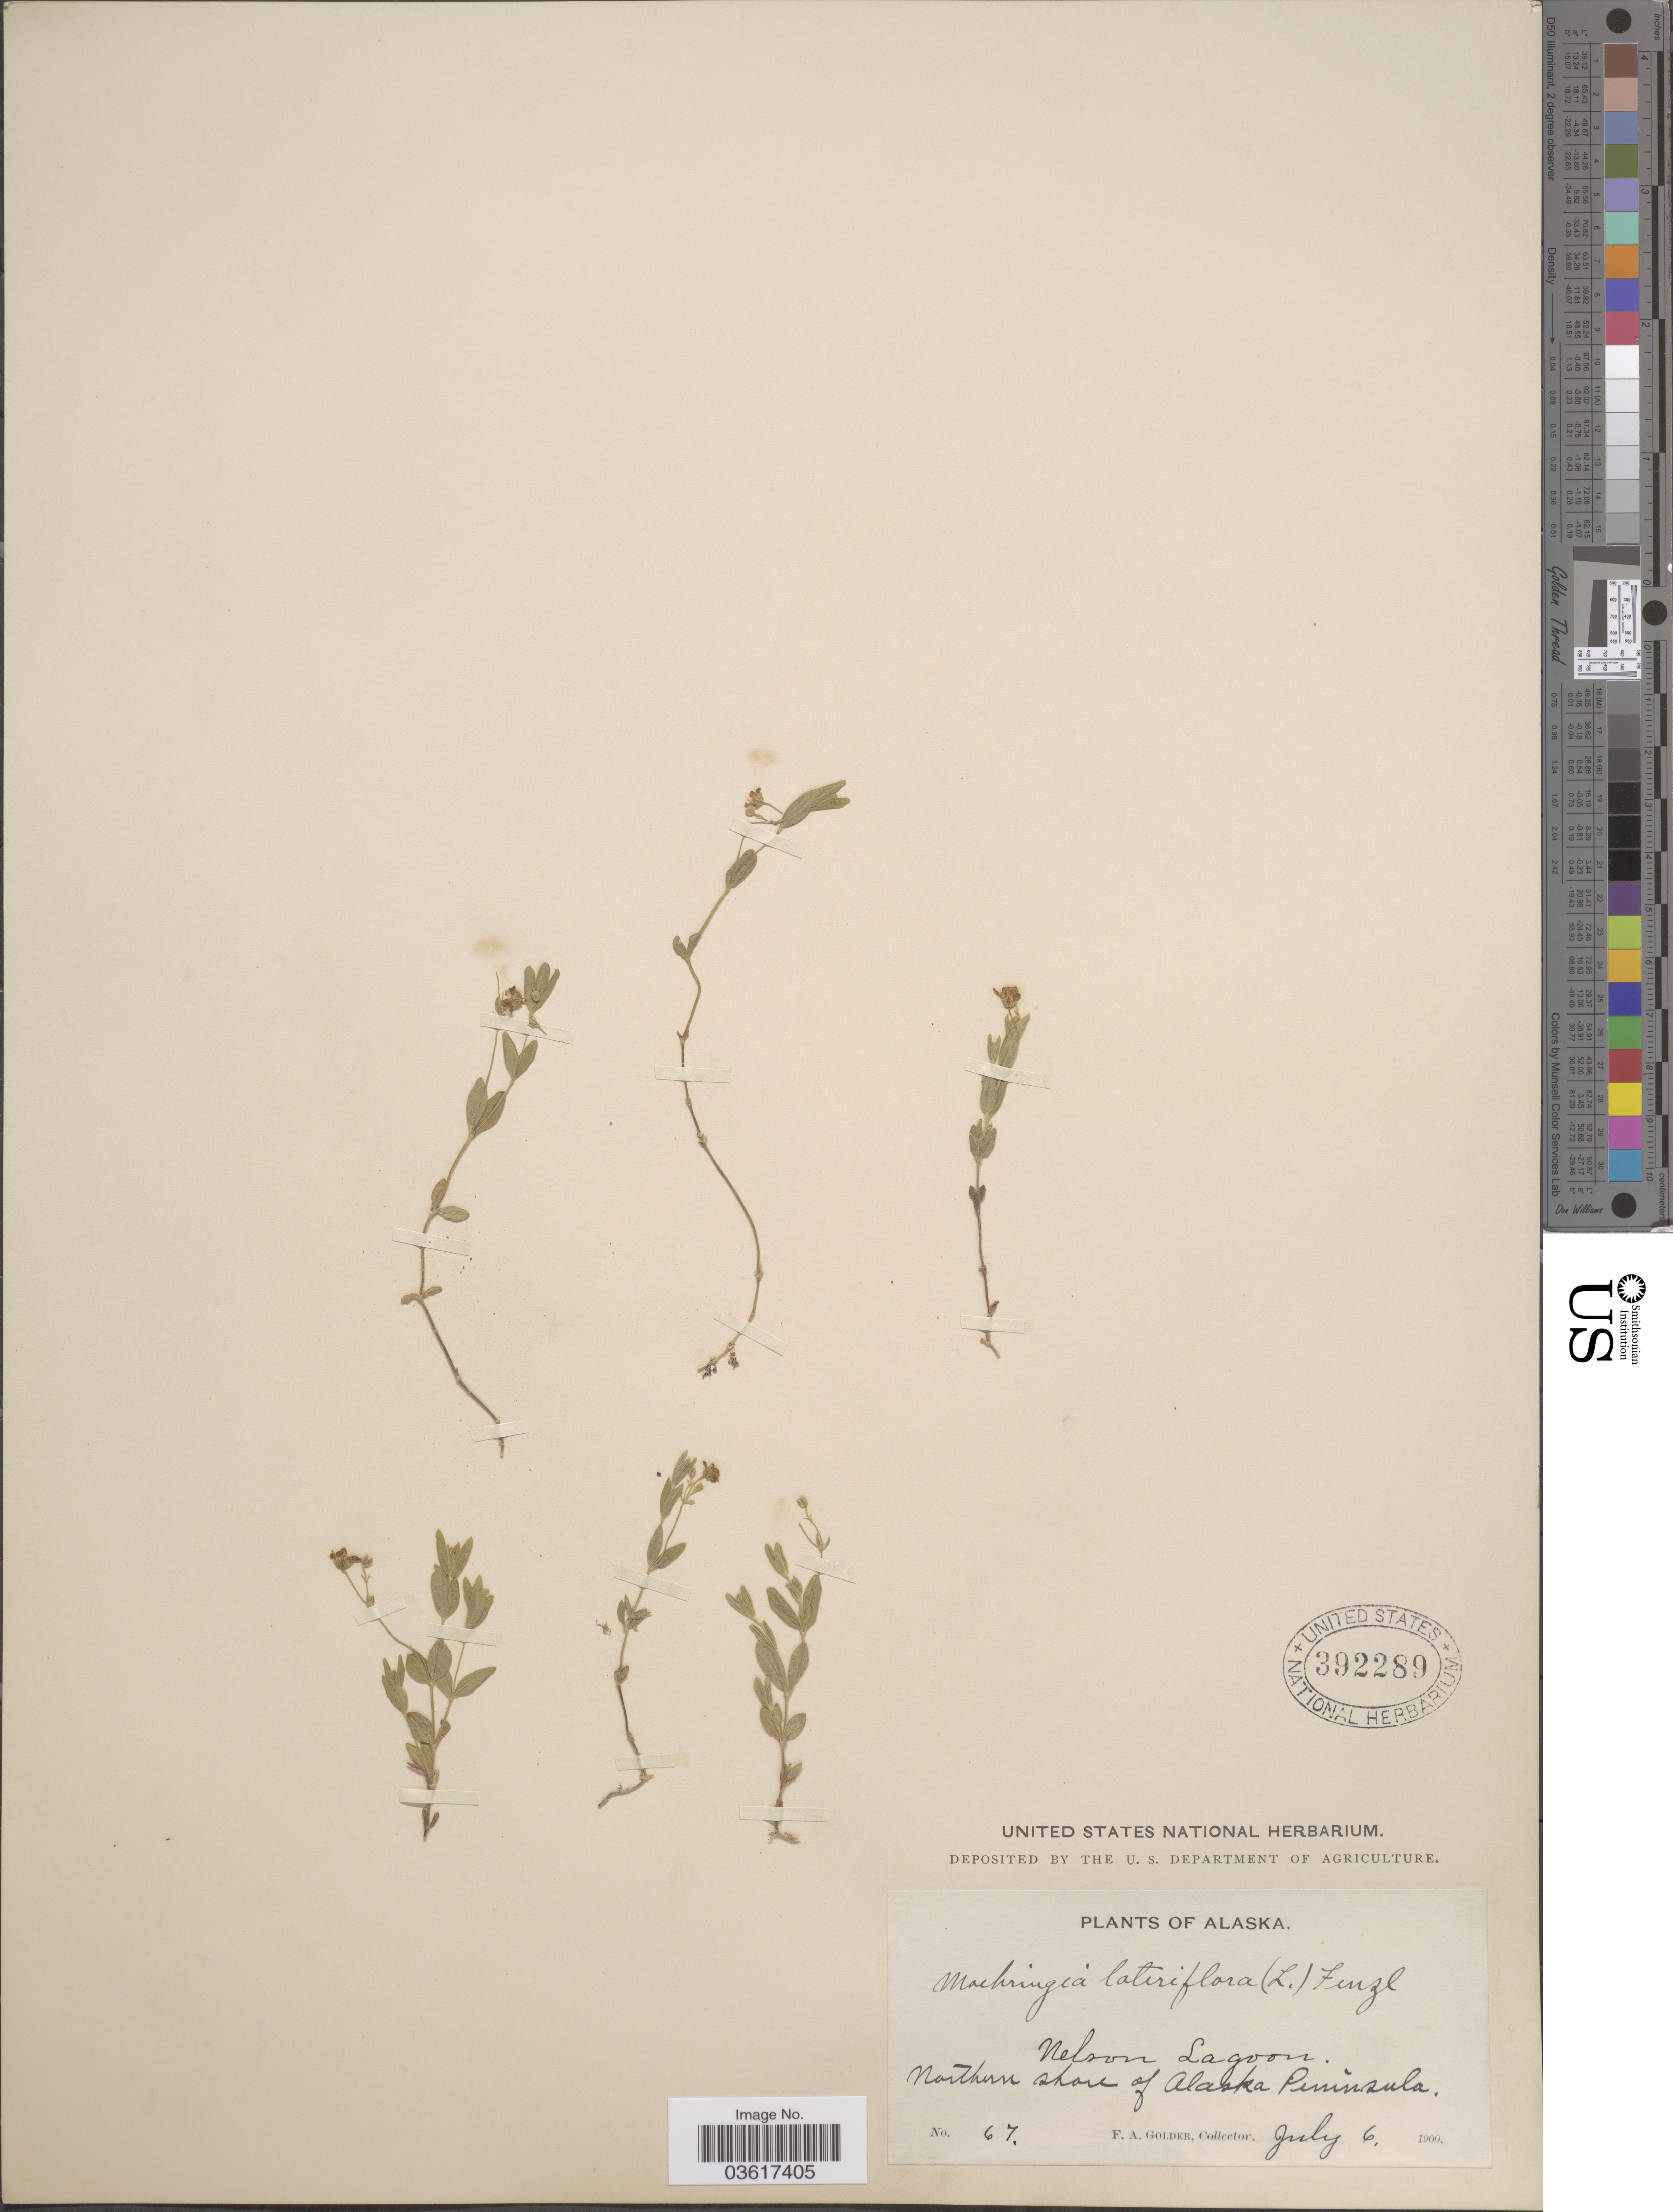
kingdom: Plantae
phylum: Tracheophyta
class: Magnoliopsida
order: Caryophyllales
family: Caryophyllaceae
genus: Moehringia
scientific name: Moehringia lateriflora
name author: (L.) Fenzl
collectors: F. Golder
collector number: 67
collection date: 1900-07-06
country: United States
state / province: Alaska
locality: Nelson Lagoon. Northern shore of Alaska Peninsula.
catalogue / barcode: US 392289